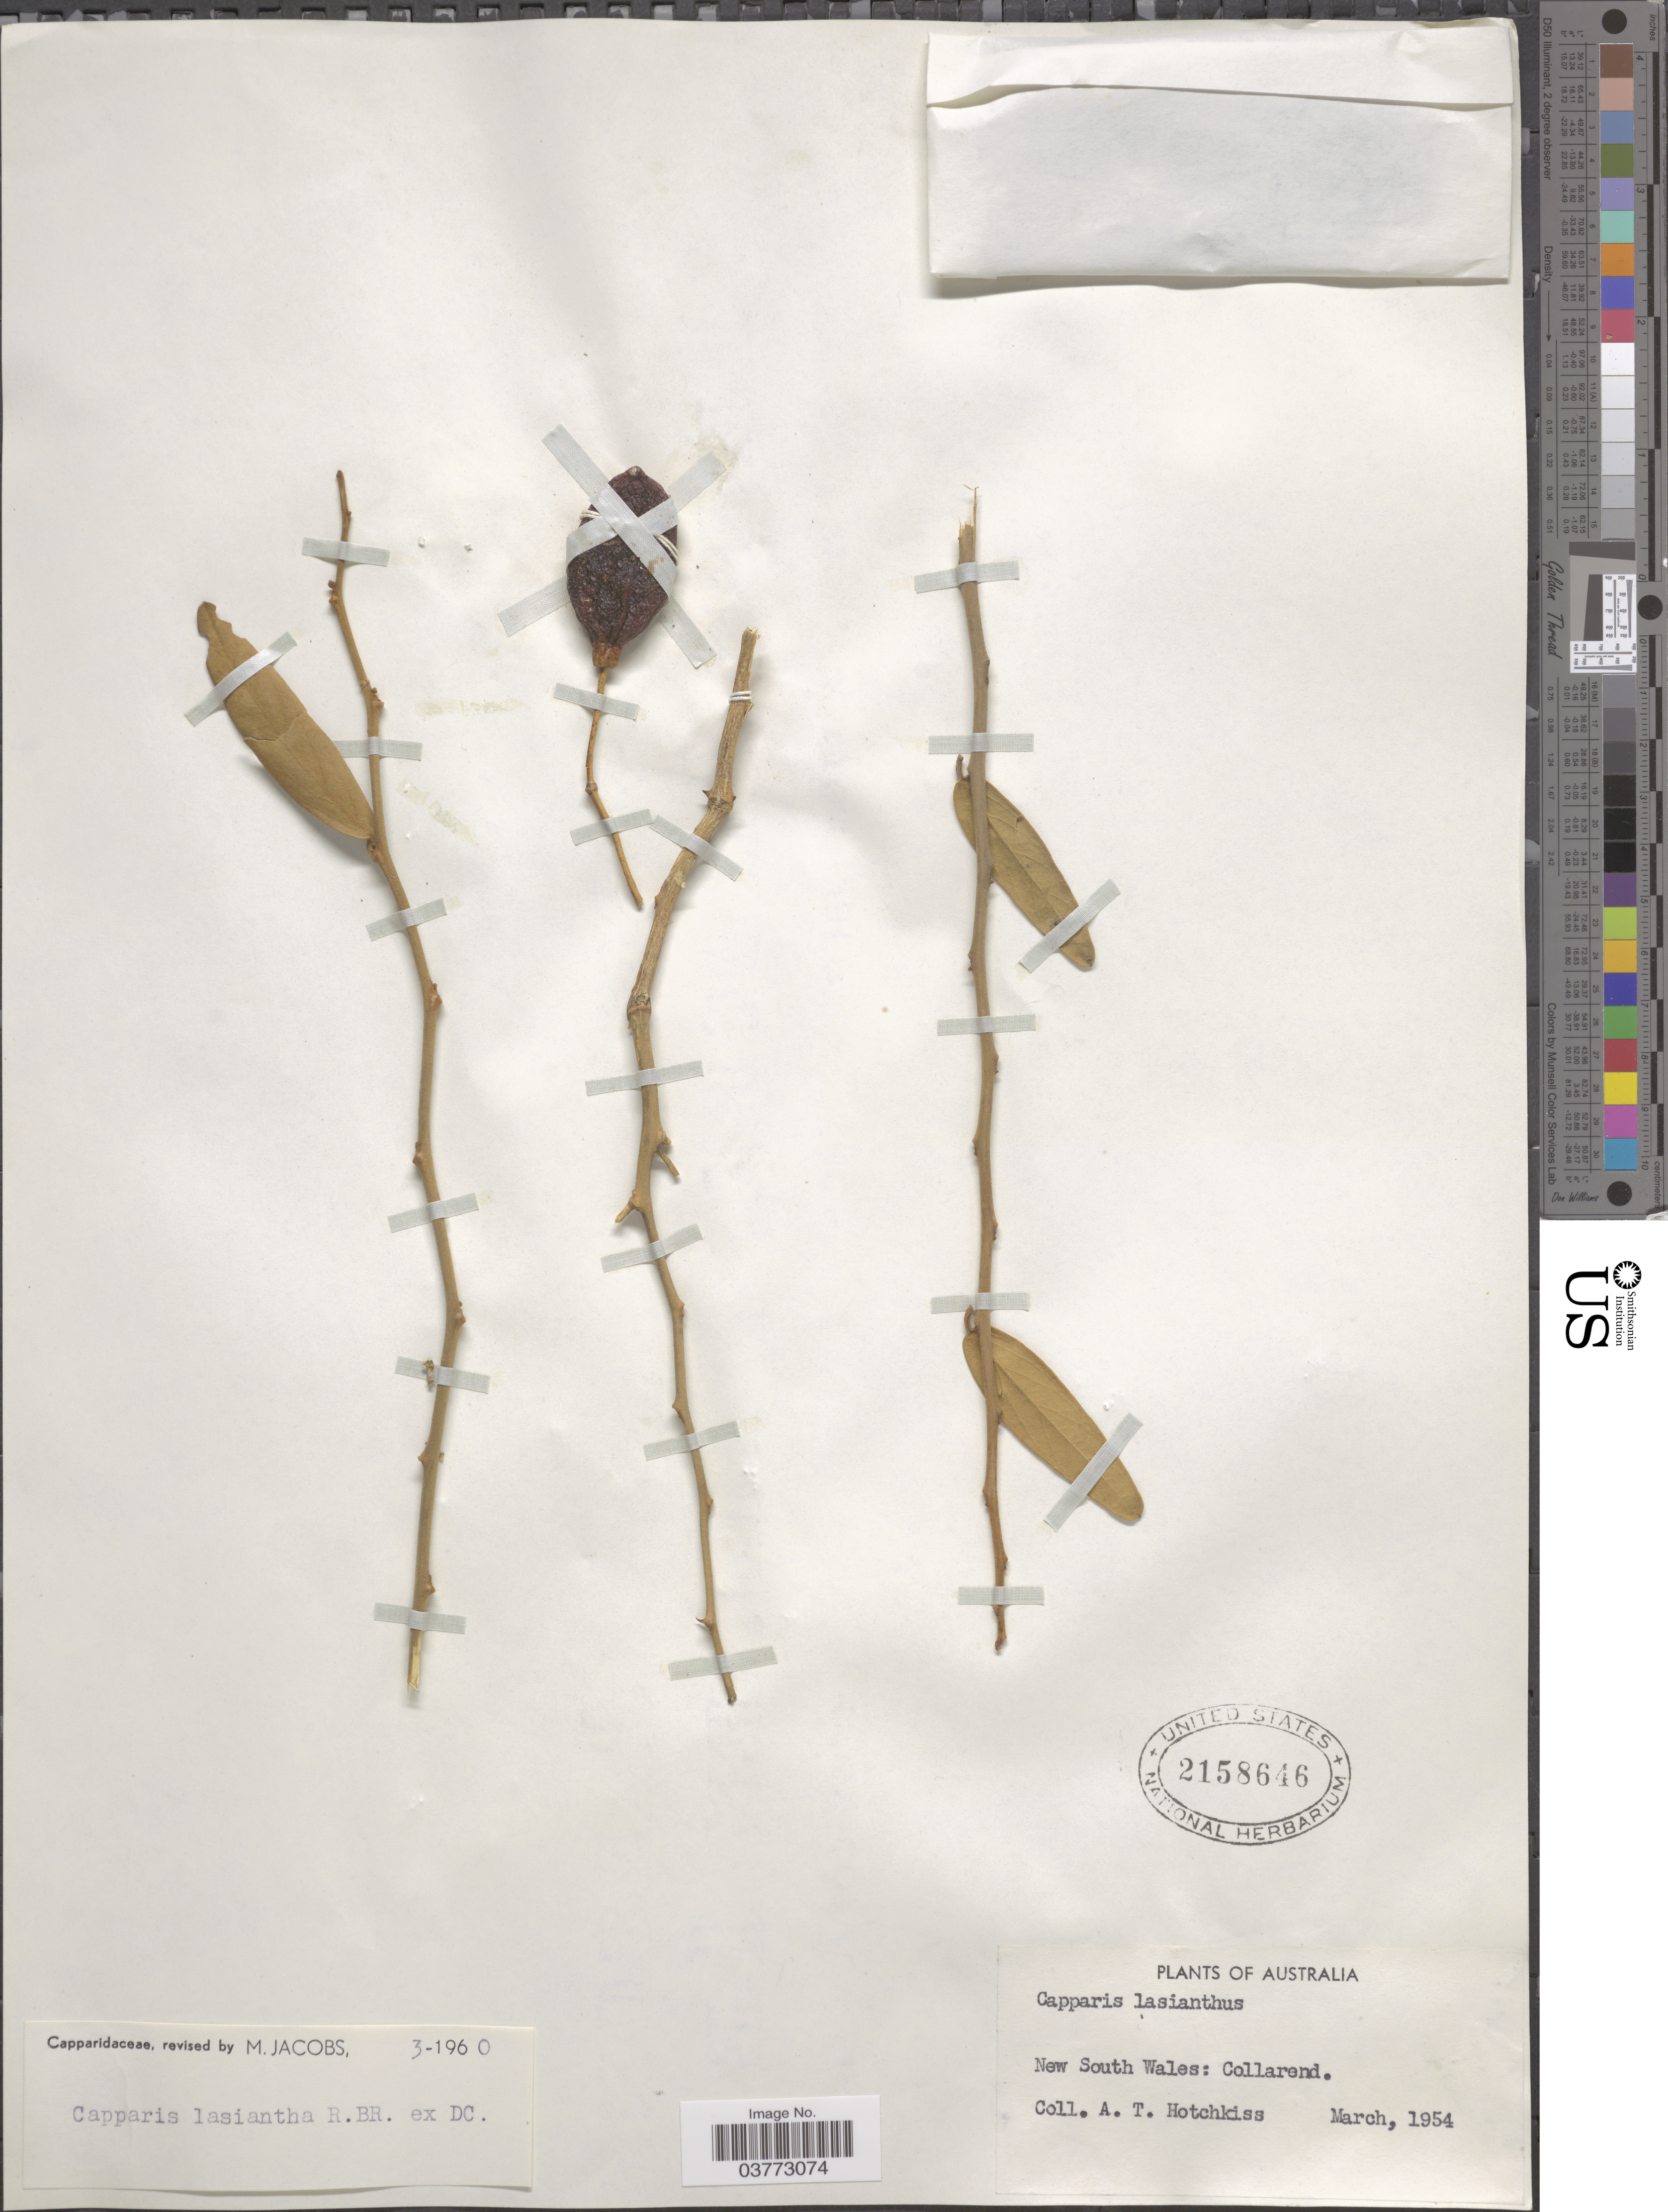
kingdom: Plantae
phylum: Tracheophyta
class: Magnoliopsida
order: Brassicales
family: Capparaceae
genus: Capparis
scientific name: Capparis lasiantha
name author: R. Br. ex DC.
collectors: A. Hotchkiss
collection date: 1954-03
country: Australia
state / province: New South Wales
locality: Collarend.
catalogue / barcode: US 2158646